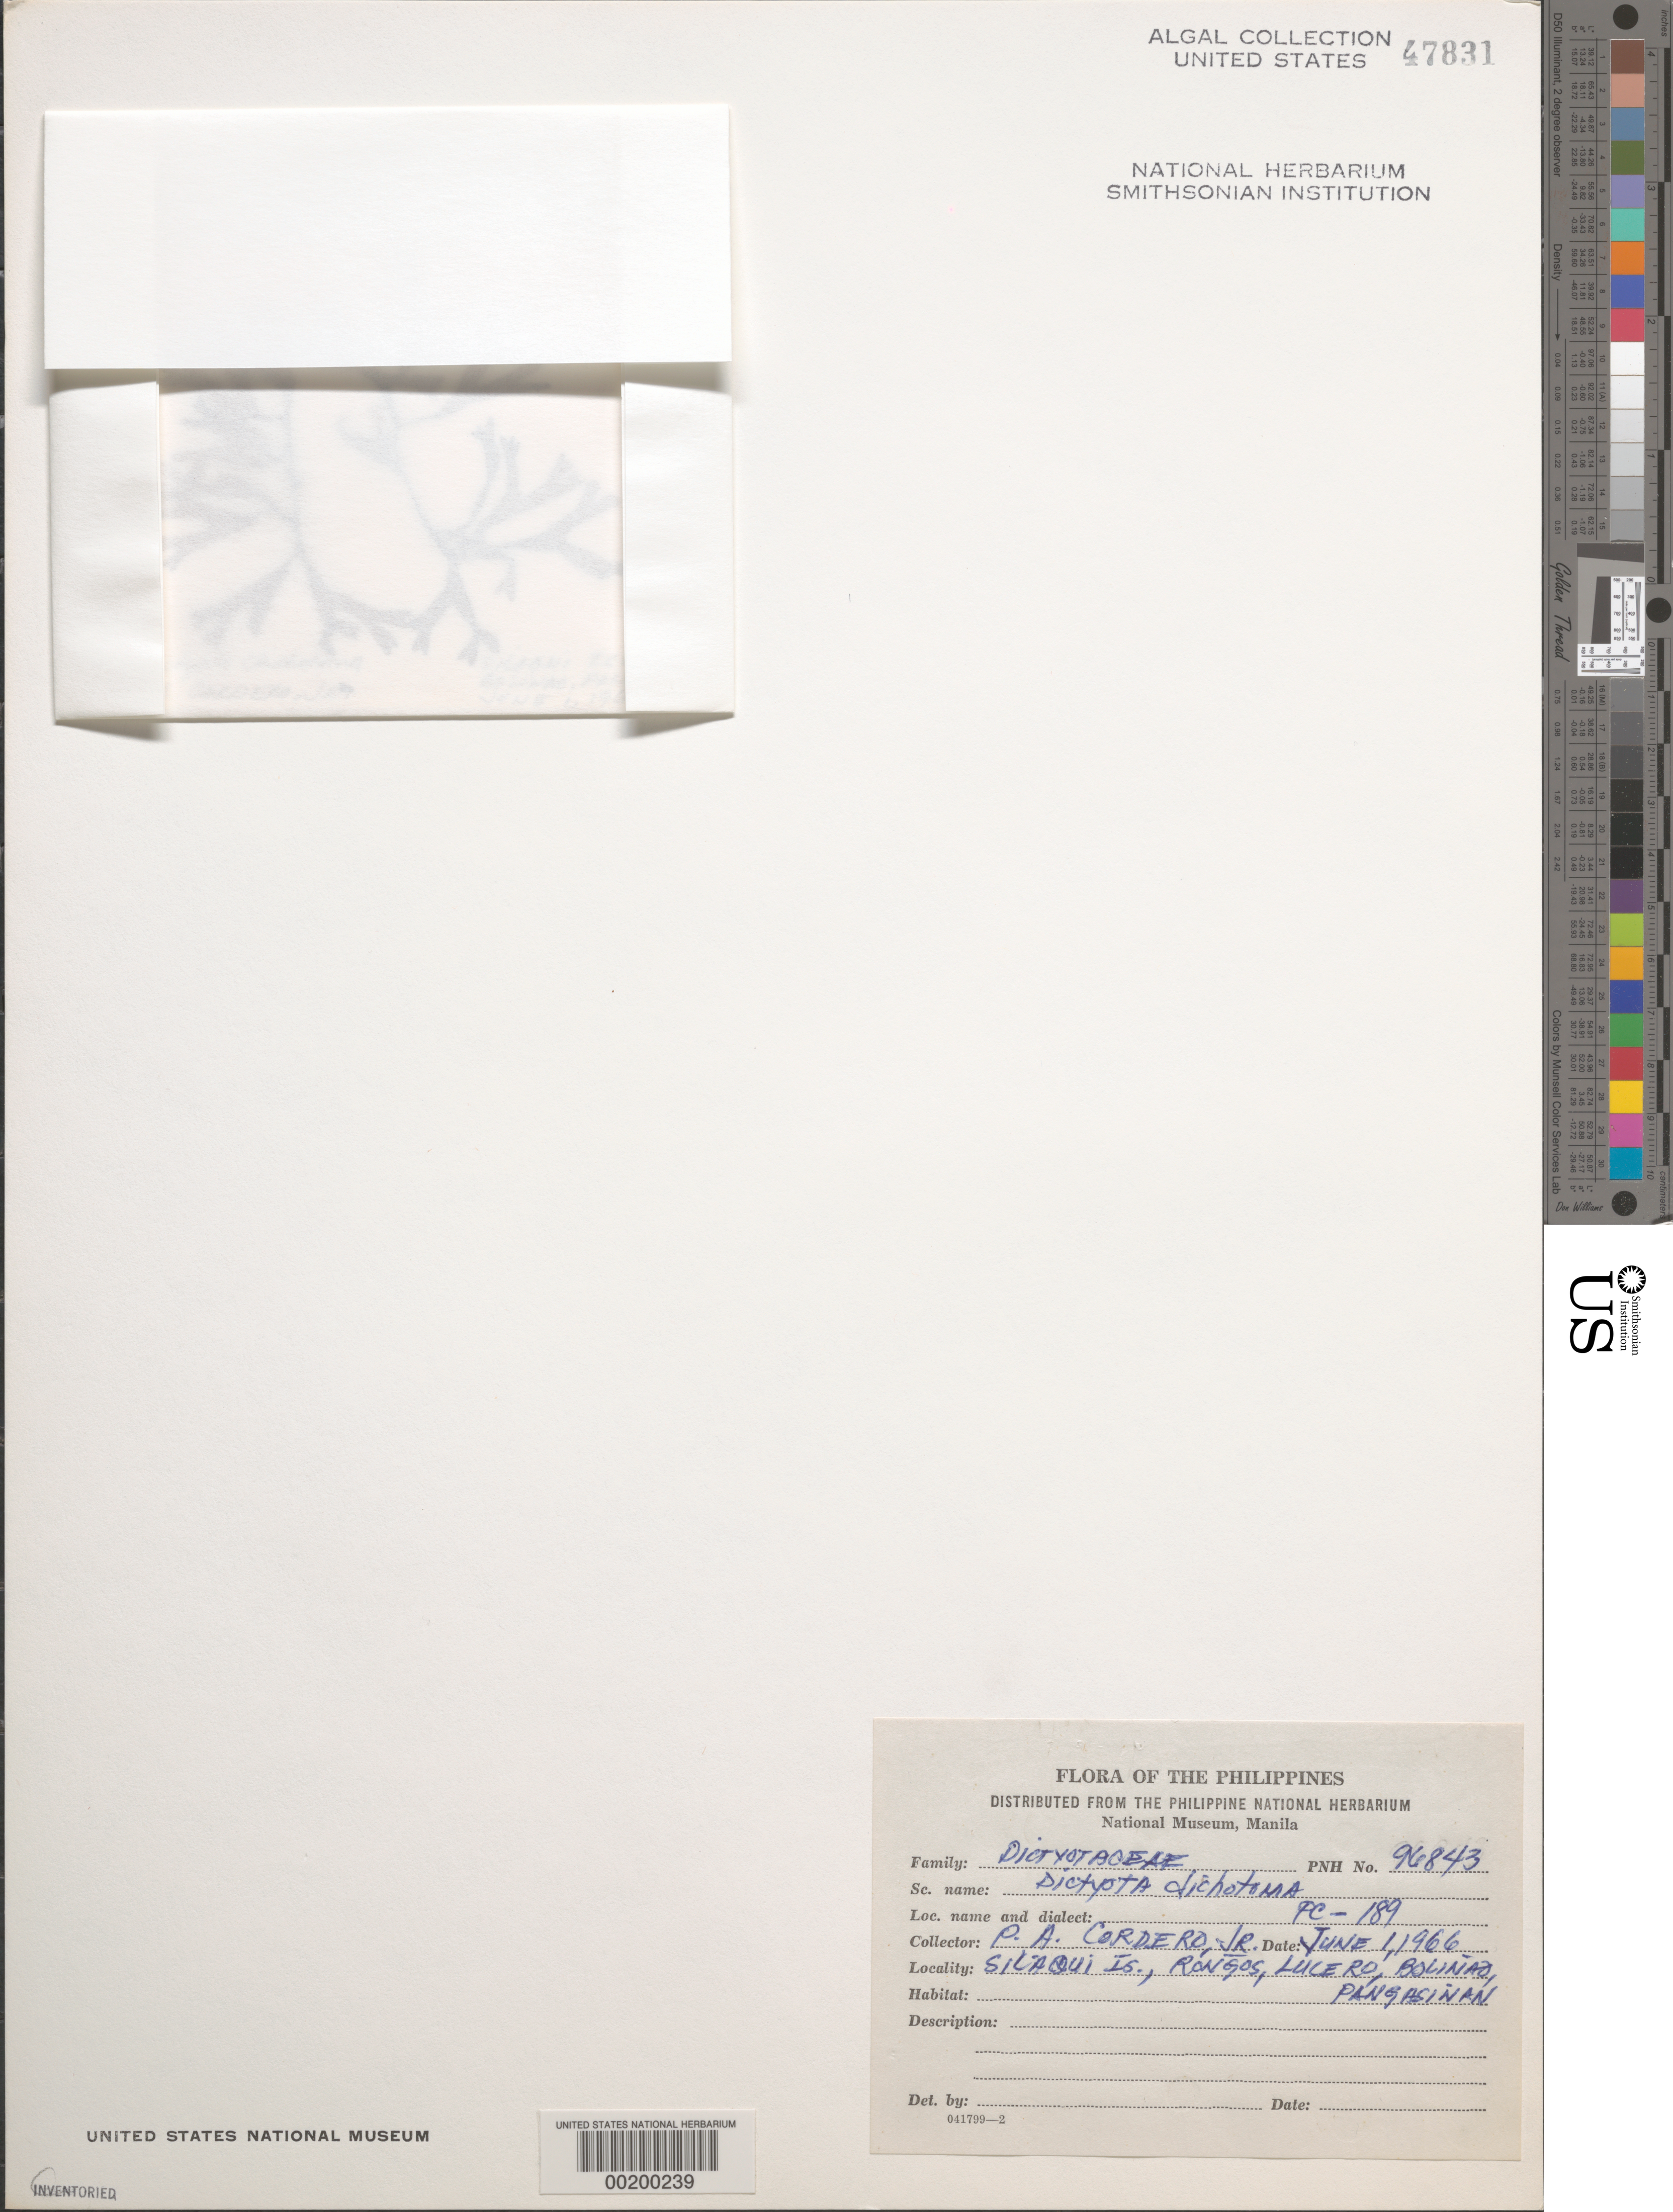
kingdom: Chromista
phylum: Ochrophyta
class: Phaeophyceae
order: Dictyotales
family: Dictyotaceae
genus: Dictyota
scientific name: Dictyota dichotoma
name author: (Huds.) J.V.Lamouroux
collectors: P. A. Cordero & -. Lopez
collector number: Pc-189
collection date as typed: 01 Jun 1966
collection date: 1966-06-01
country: Philippines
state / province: Ilocos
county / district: Pangasinan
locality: Silaqui island, rongos, lucero, bolinao, pangasinan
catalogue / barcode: US 47831